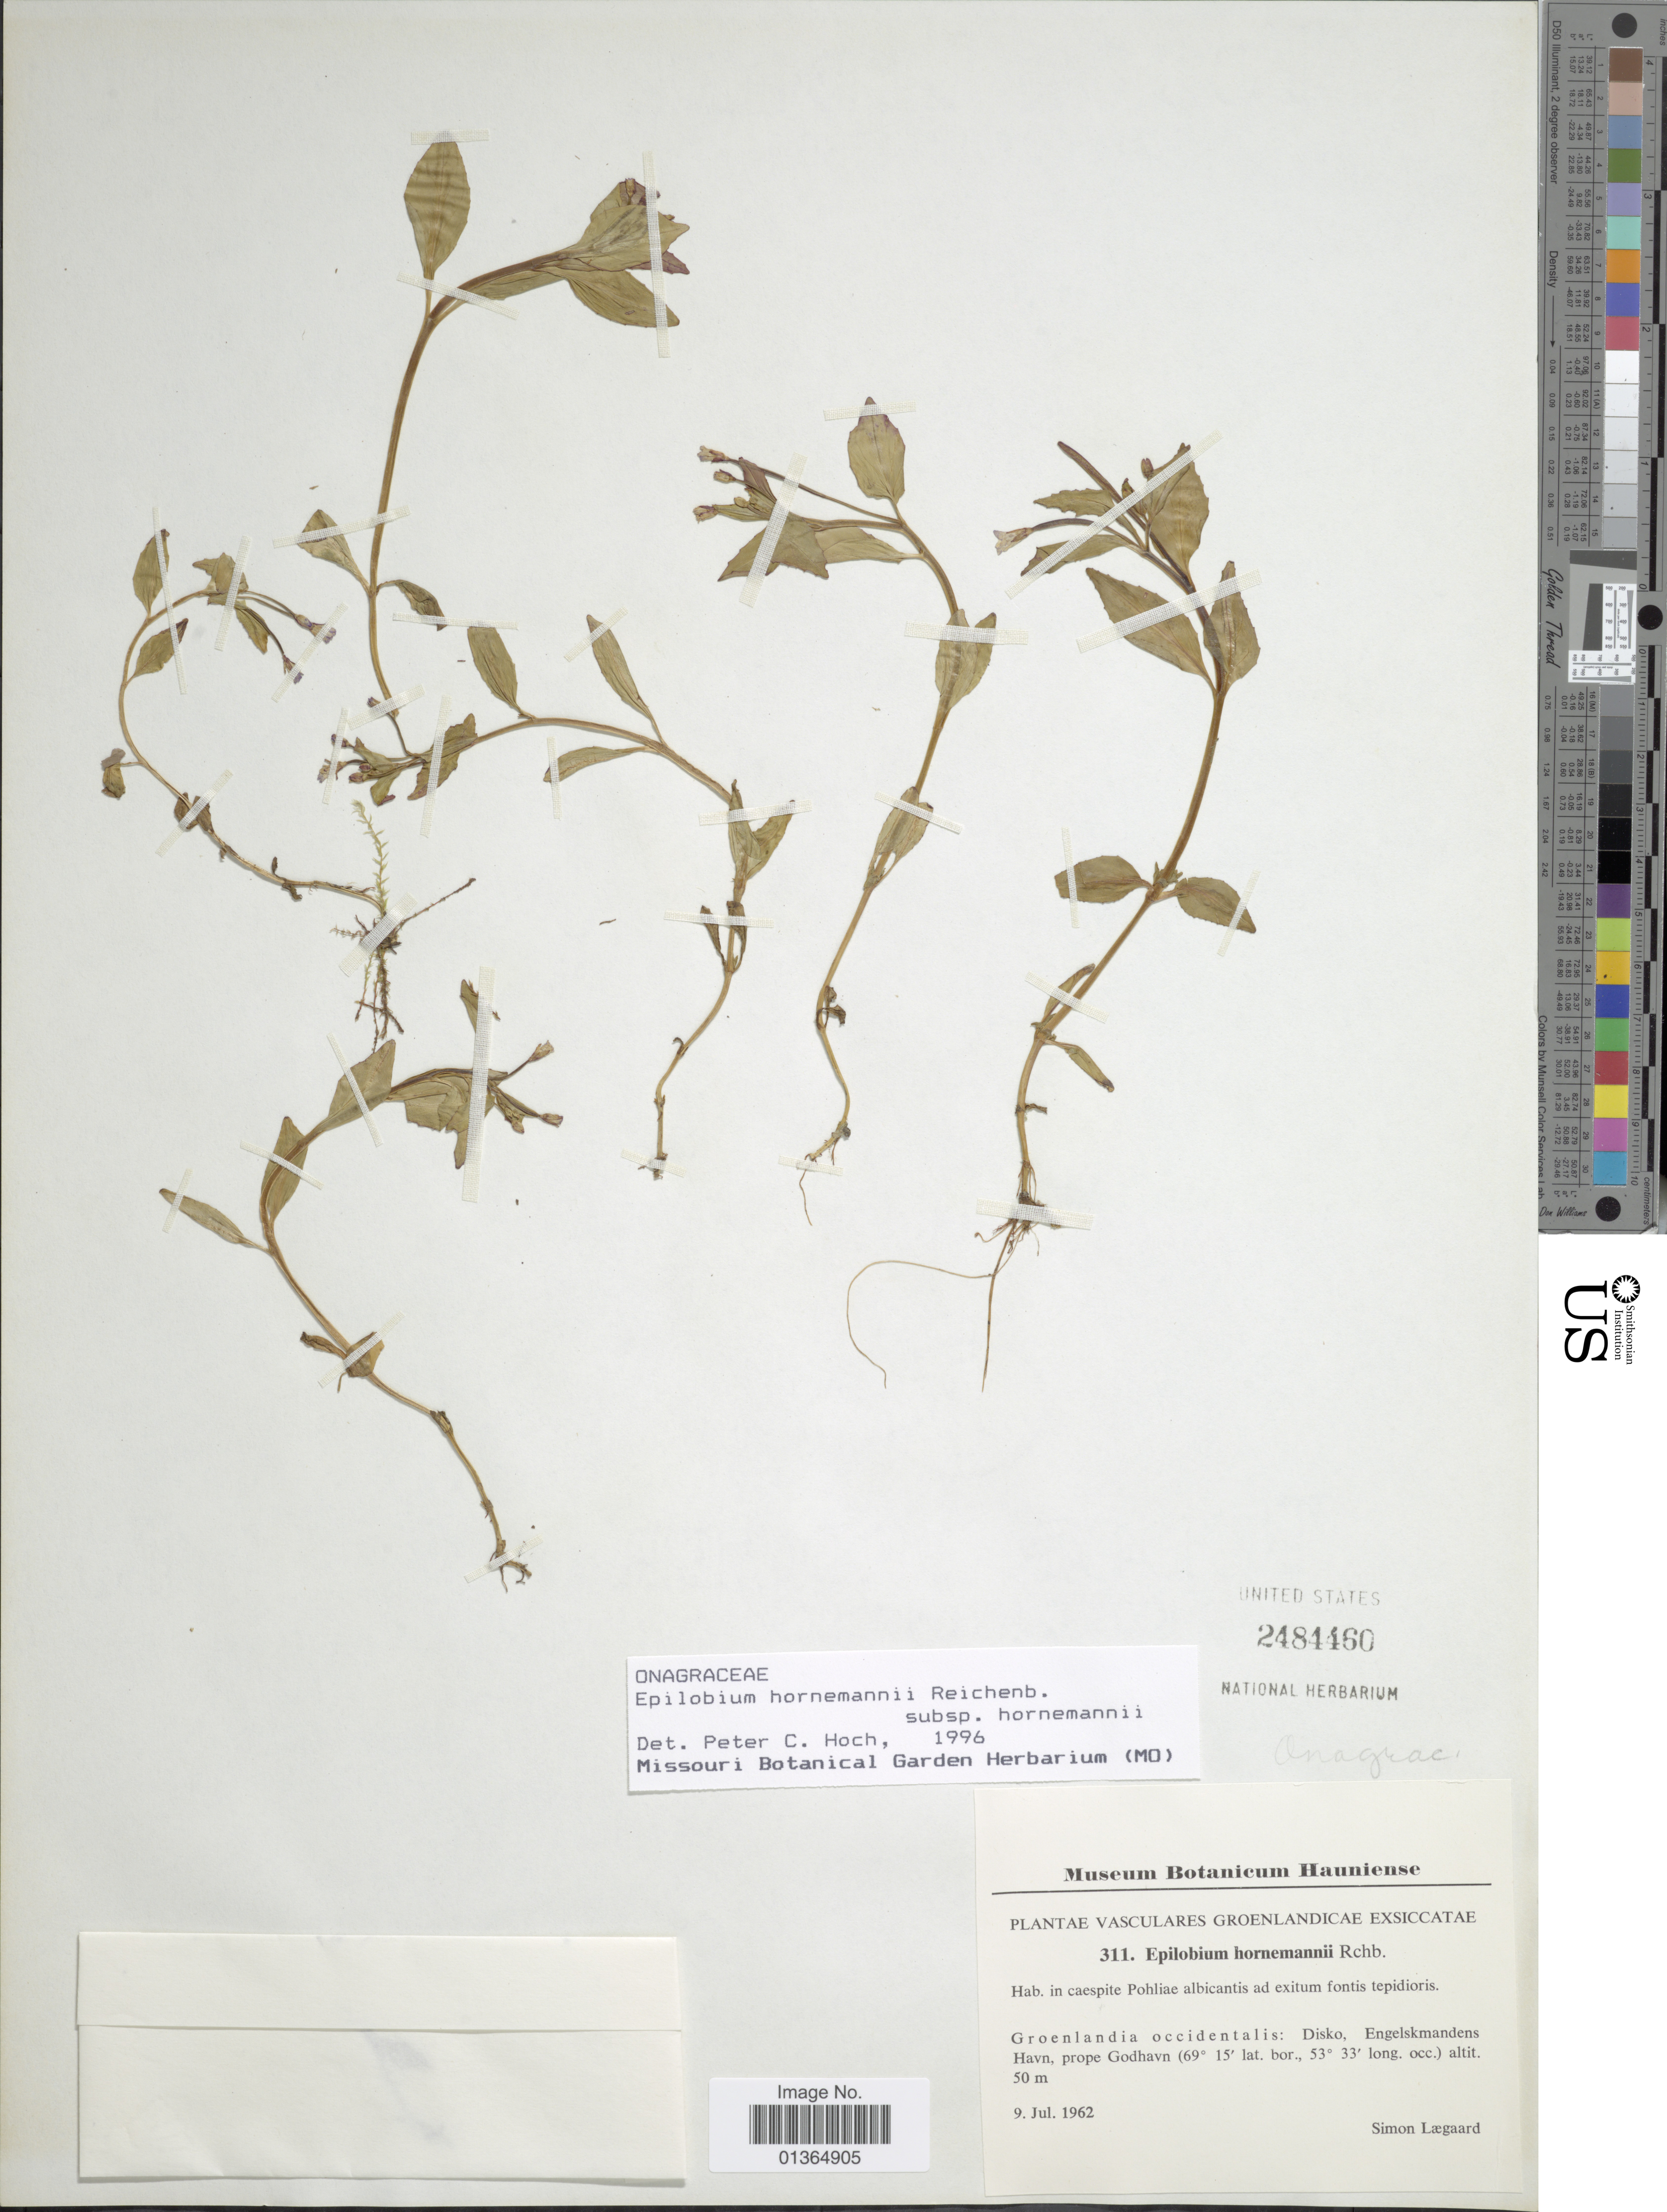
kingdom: Plantae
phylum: Tracheophyta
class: Magnoliopsida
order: Myrtales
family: Onagraceae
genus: Epilobium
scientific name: Epilobium hornemannii subsp. hornemannii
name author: Rchb.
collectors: S. Lægaard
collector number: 311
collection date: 1962-07-09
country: Greenland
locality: Groenlandia occidentalis: Disko, Engelskmandens Havn, prope Godhavn.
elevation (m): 50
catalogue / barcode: US 2484460